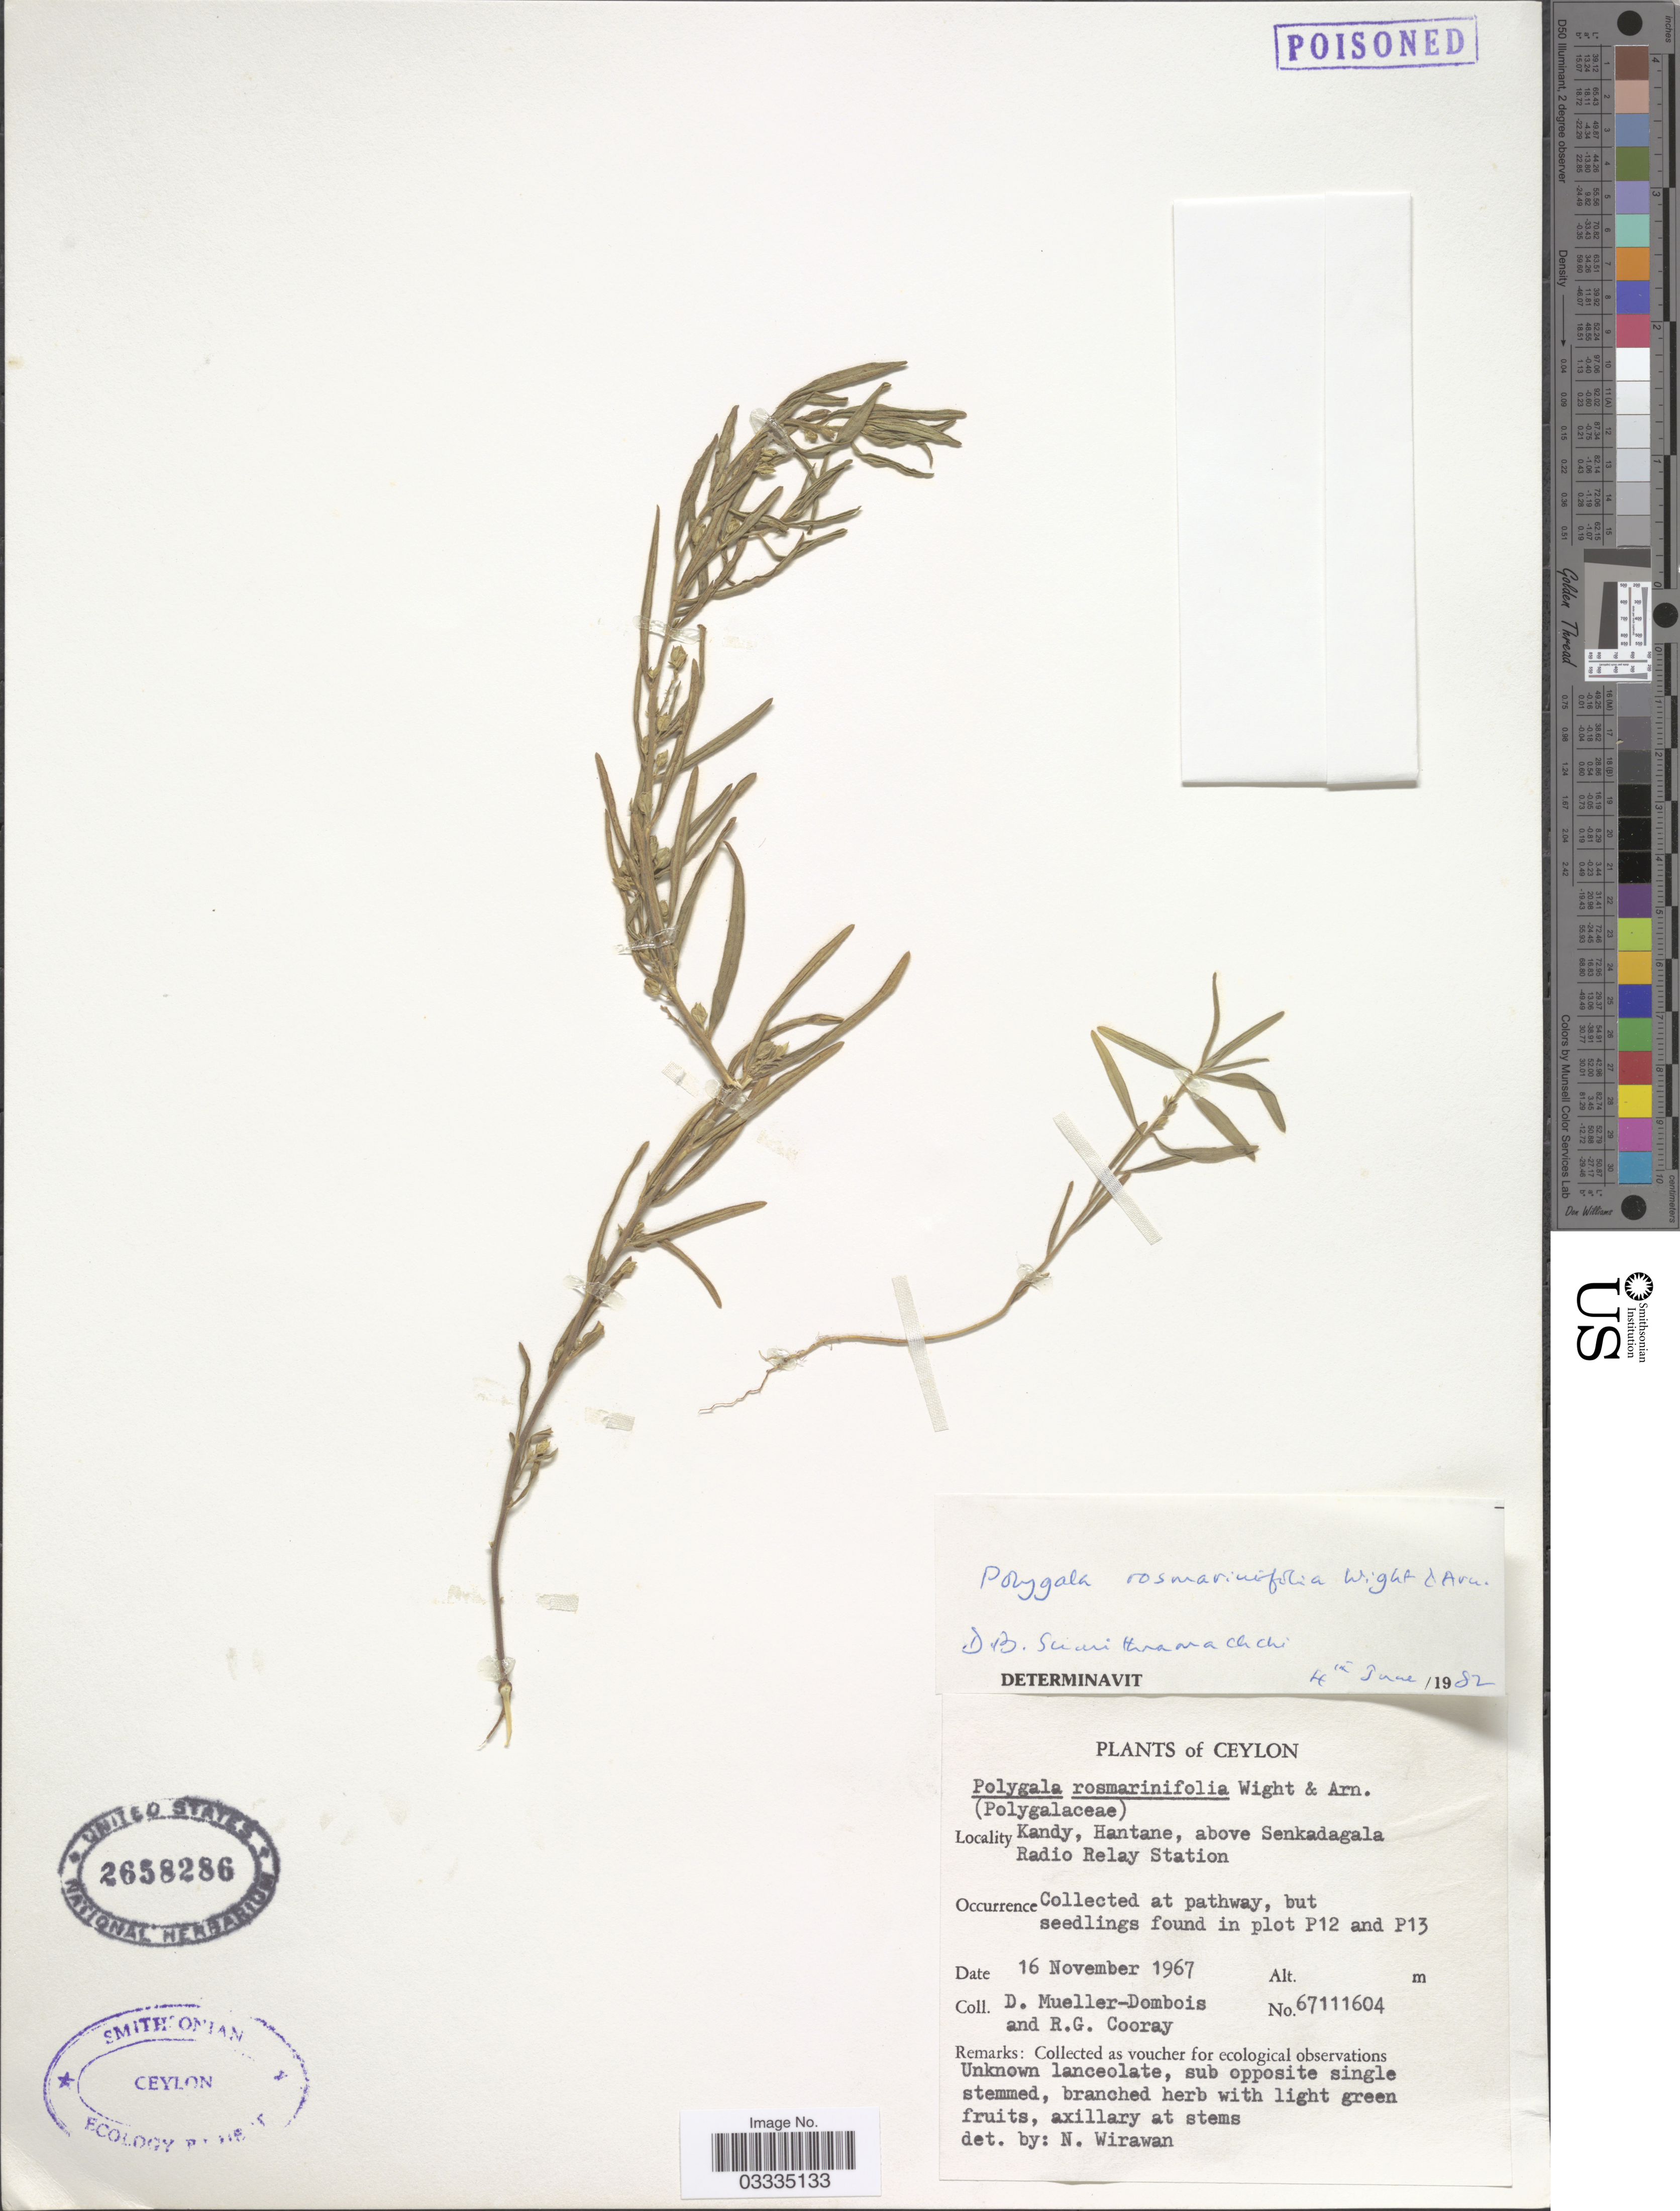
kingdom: Plantae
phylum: Tracheophyta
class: Magnoliopsida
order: Fabales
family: Polygalaceae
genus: Polygala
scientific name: Polygala rosmarinifolia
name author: Wight & Arn.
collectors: D. Mueller-Dombois & R. Cooray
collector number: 67111604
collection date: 1967-11-16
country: Sri Lanka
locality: Ceylon. Kandy, Hantane, above Senkadagala Radio Relay Station.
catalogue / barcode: US 2658286